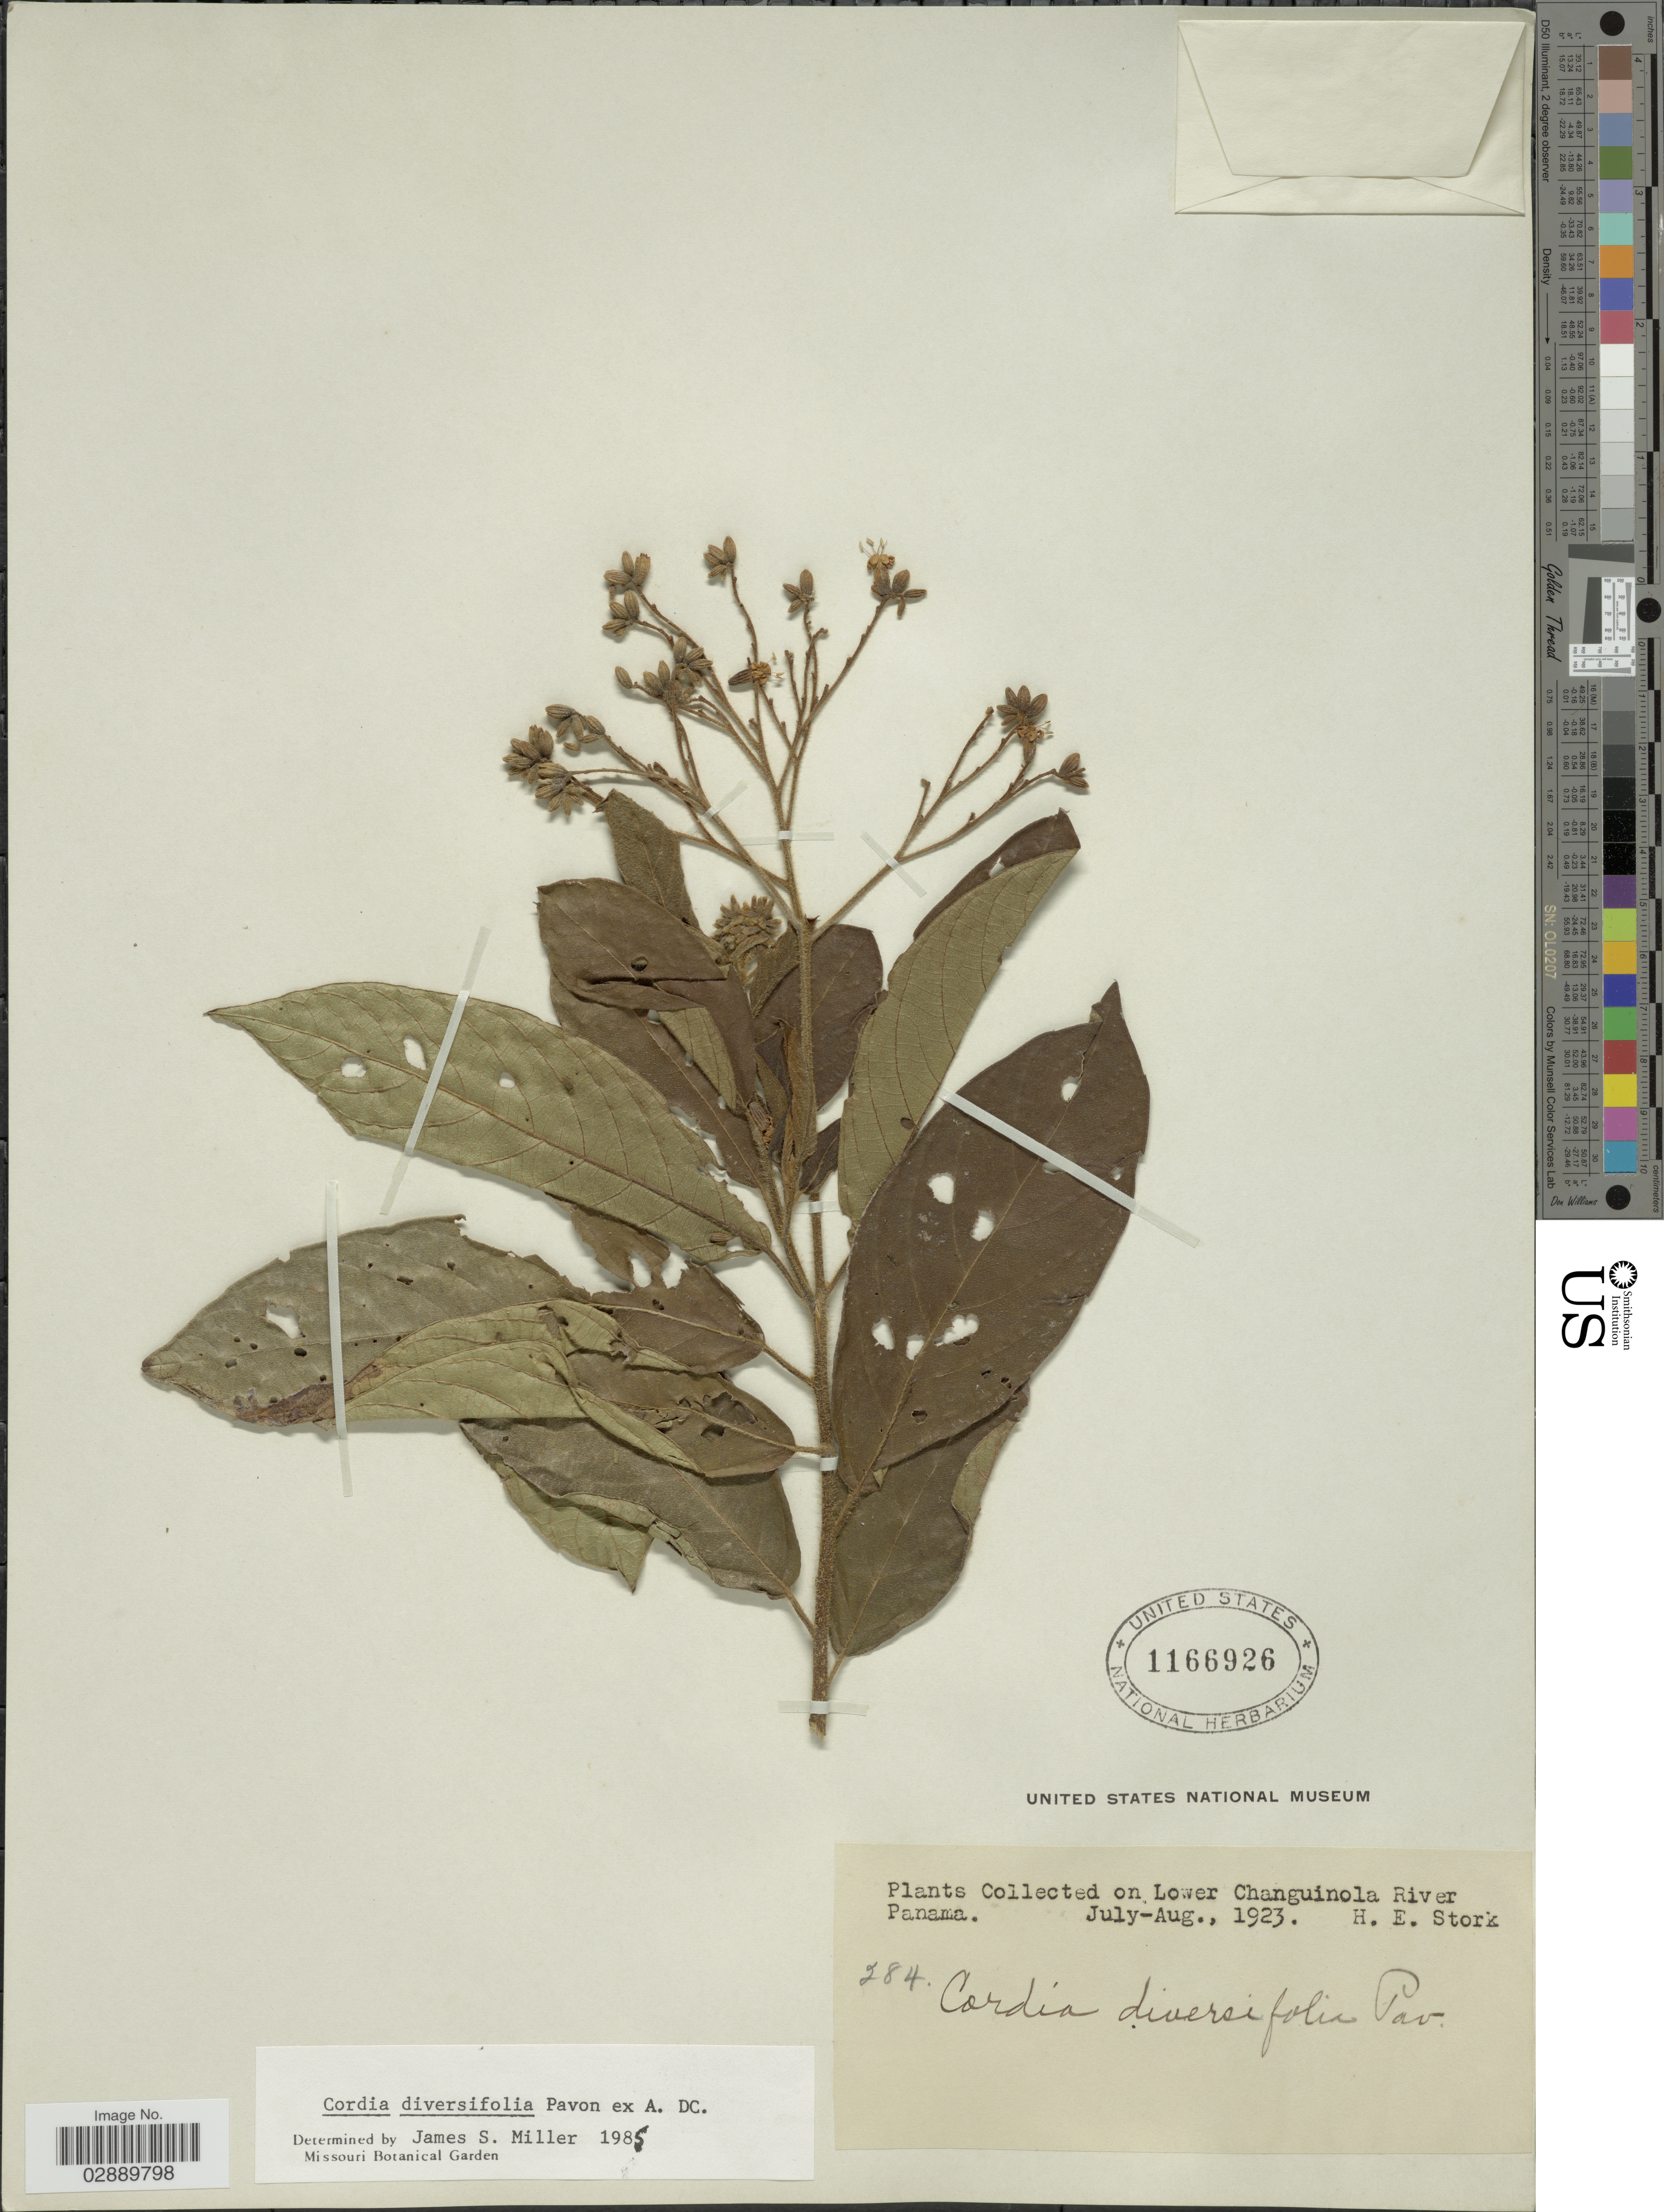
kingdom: Plantae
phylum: Tracheophyta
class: Magnoliopsida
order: Boraginales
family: Cordiaceae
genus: Cordia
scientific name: Cordia diversifolia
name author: Pav. ex DC.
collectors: H. E. Stork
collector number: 284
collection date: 1923-07/1923-08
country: Panama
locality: On Lower Changuinola River, Panama.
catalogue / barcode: US 1166926